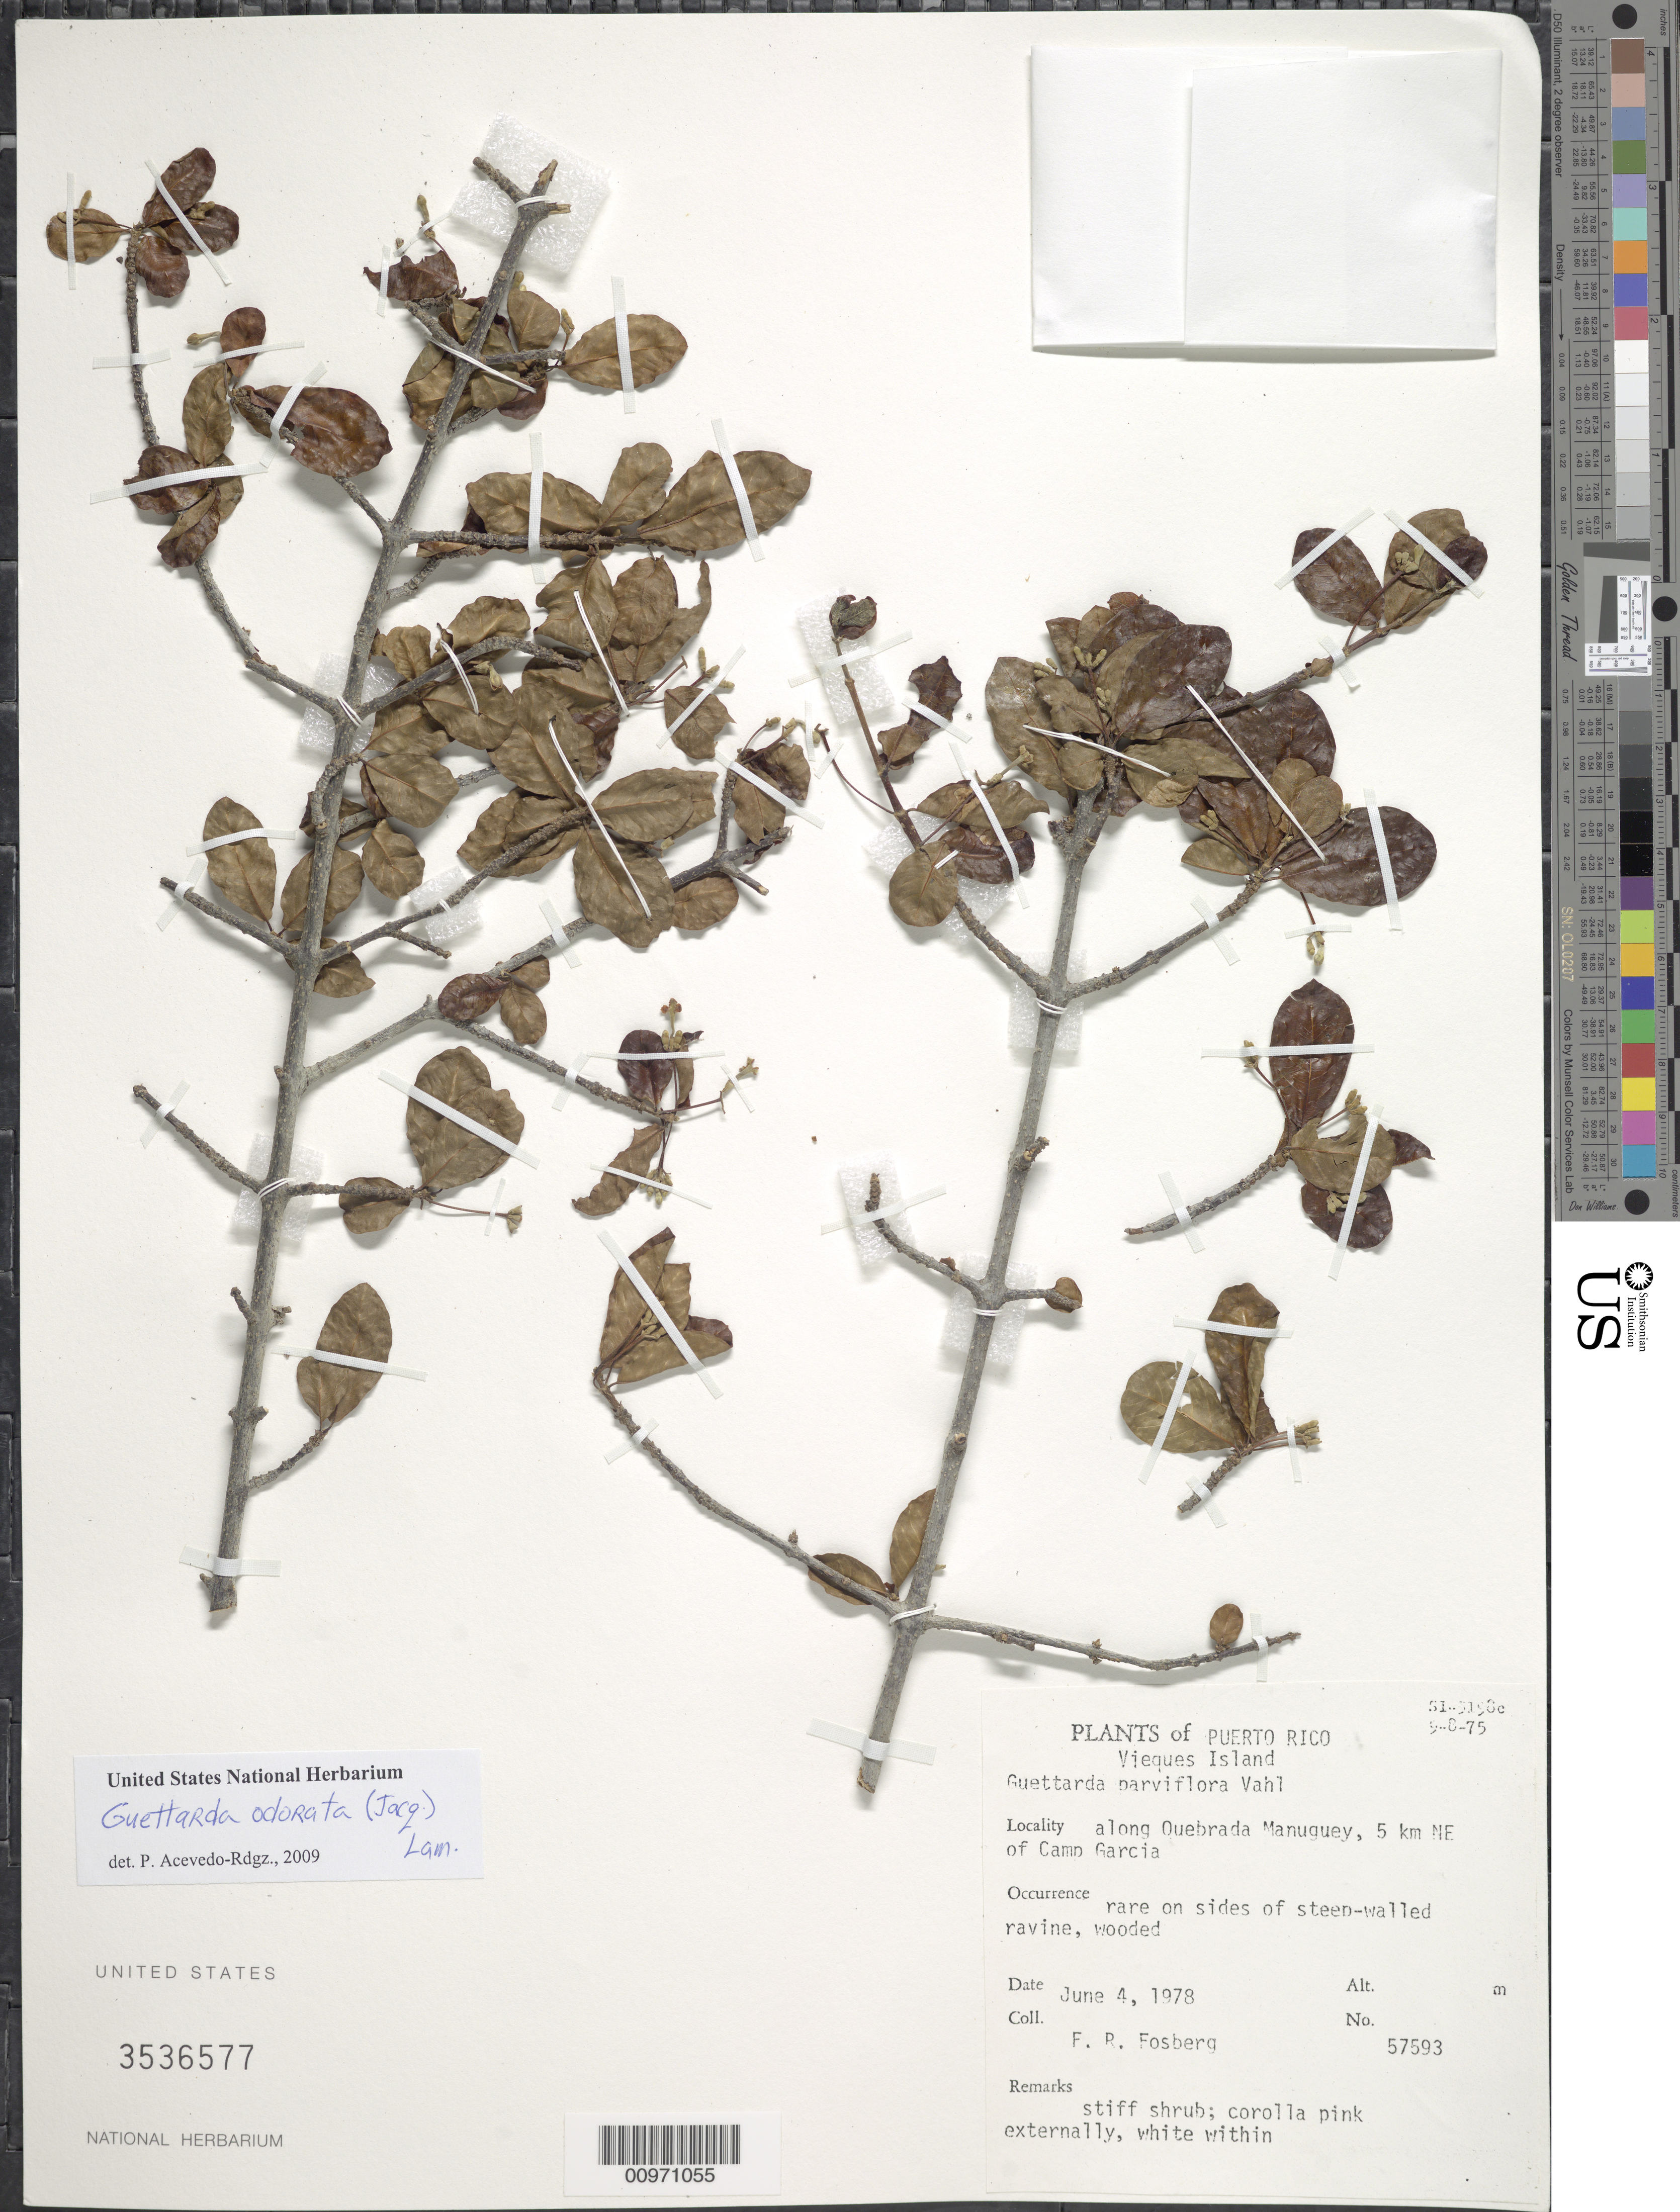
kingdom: Plantae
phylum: Tracheophyta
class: Magnoliopsida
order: Gentianales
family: Rubiaceae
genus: Guettarda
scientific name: Guettarda odorata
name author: (Jacq.) Lam.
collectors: F. R. Fosberg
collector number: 57593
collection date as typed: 04 Jun 1978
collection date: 1978-06-04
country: Puerto Rico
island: Vieques I.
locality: Along Quebrada Manuguey, 5 km NE of Camp Garcia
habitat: On sides of steep-walled ravine, wooded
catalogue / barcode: US 3536577